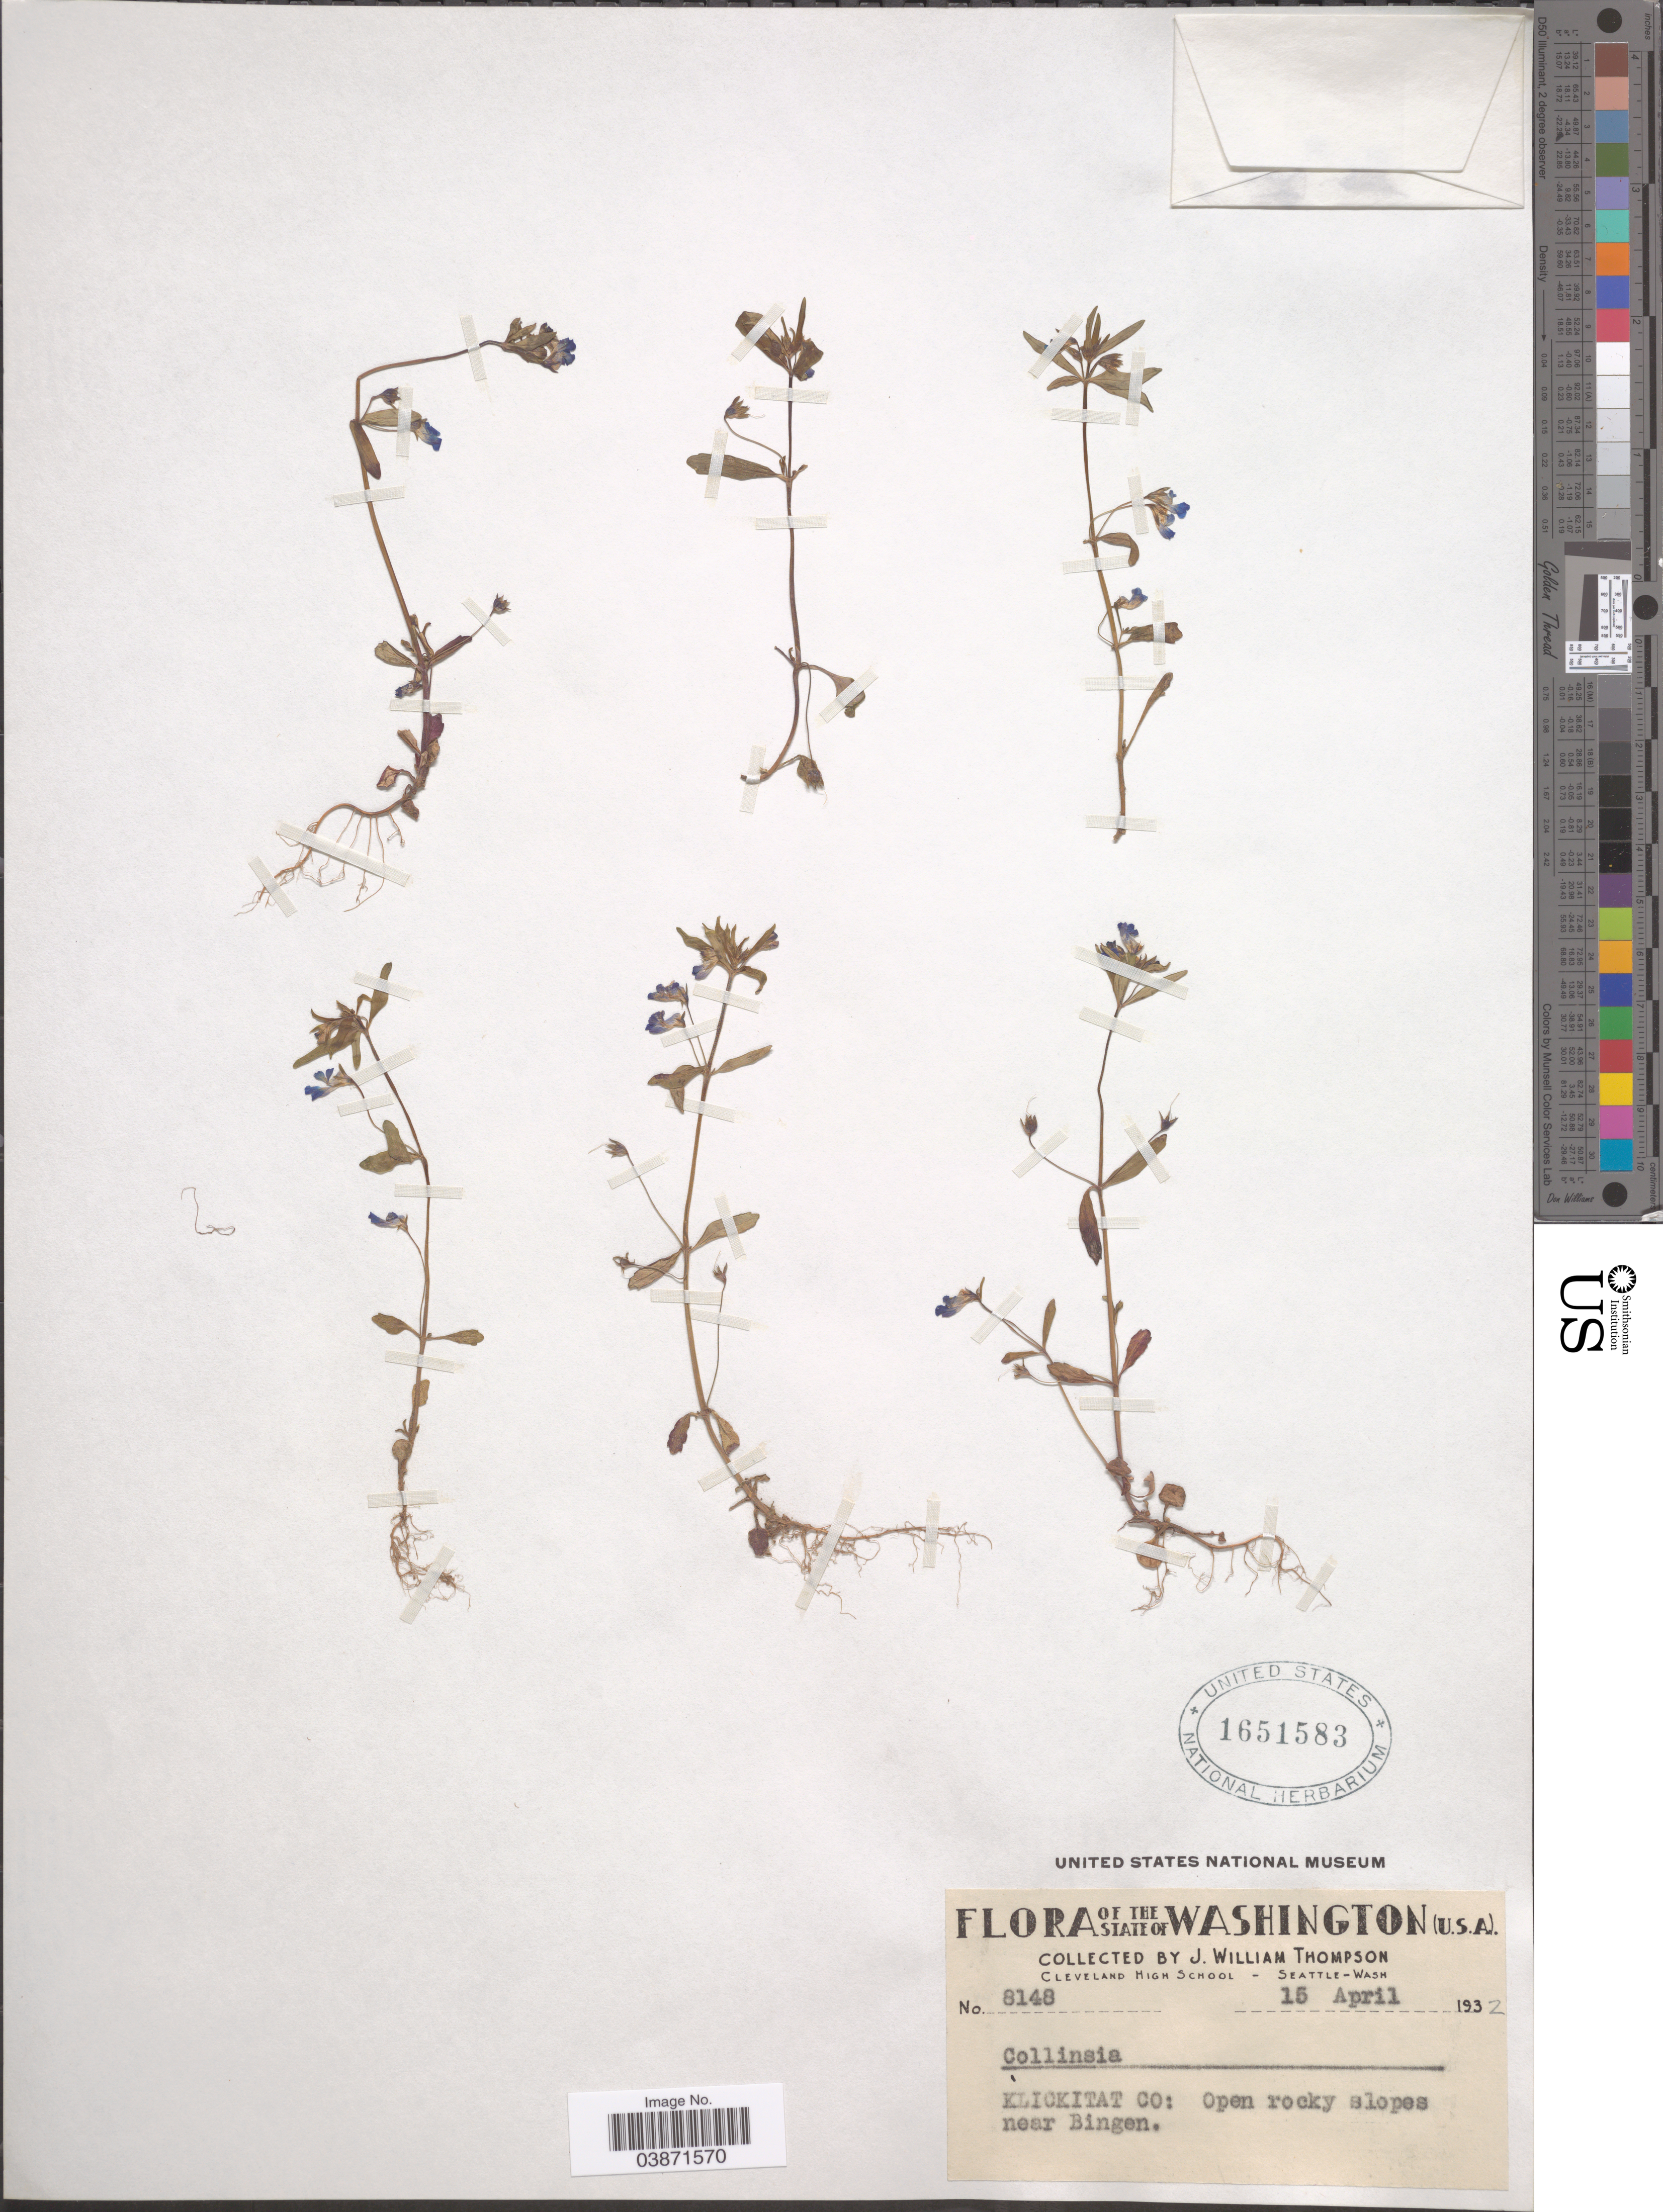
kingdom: Plantae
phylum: Tracheophyta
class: Magnoliopsida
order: Lamiales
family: Plantaginaceae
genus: Collinsia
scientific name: Collinsia sp.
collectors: J. W. Thompson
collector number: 8148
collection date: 1932-04-15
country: United States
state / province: Washington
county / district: Klickitat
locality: Klickitat Co: Open rocky slopes near Bingen.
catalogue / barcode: US 1651583